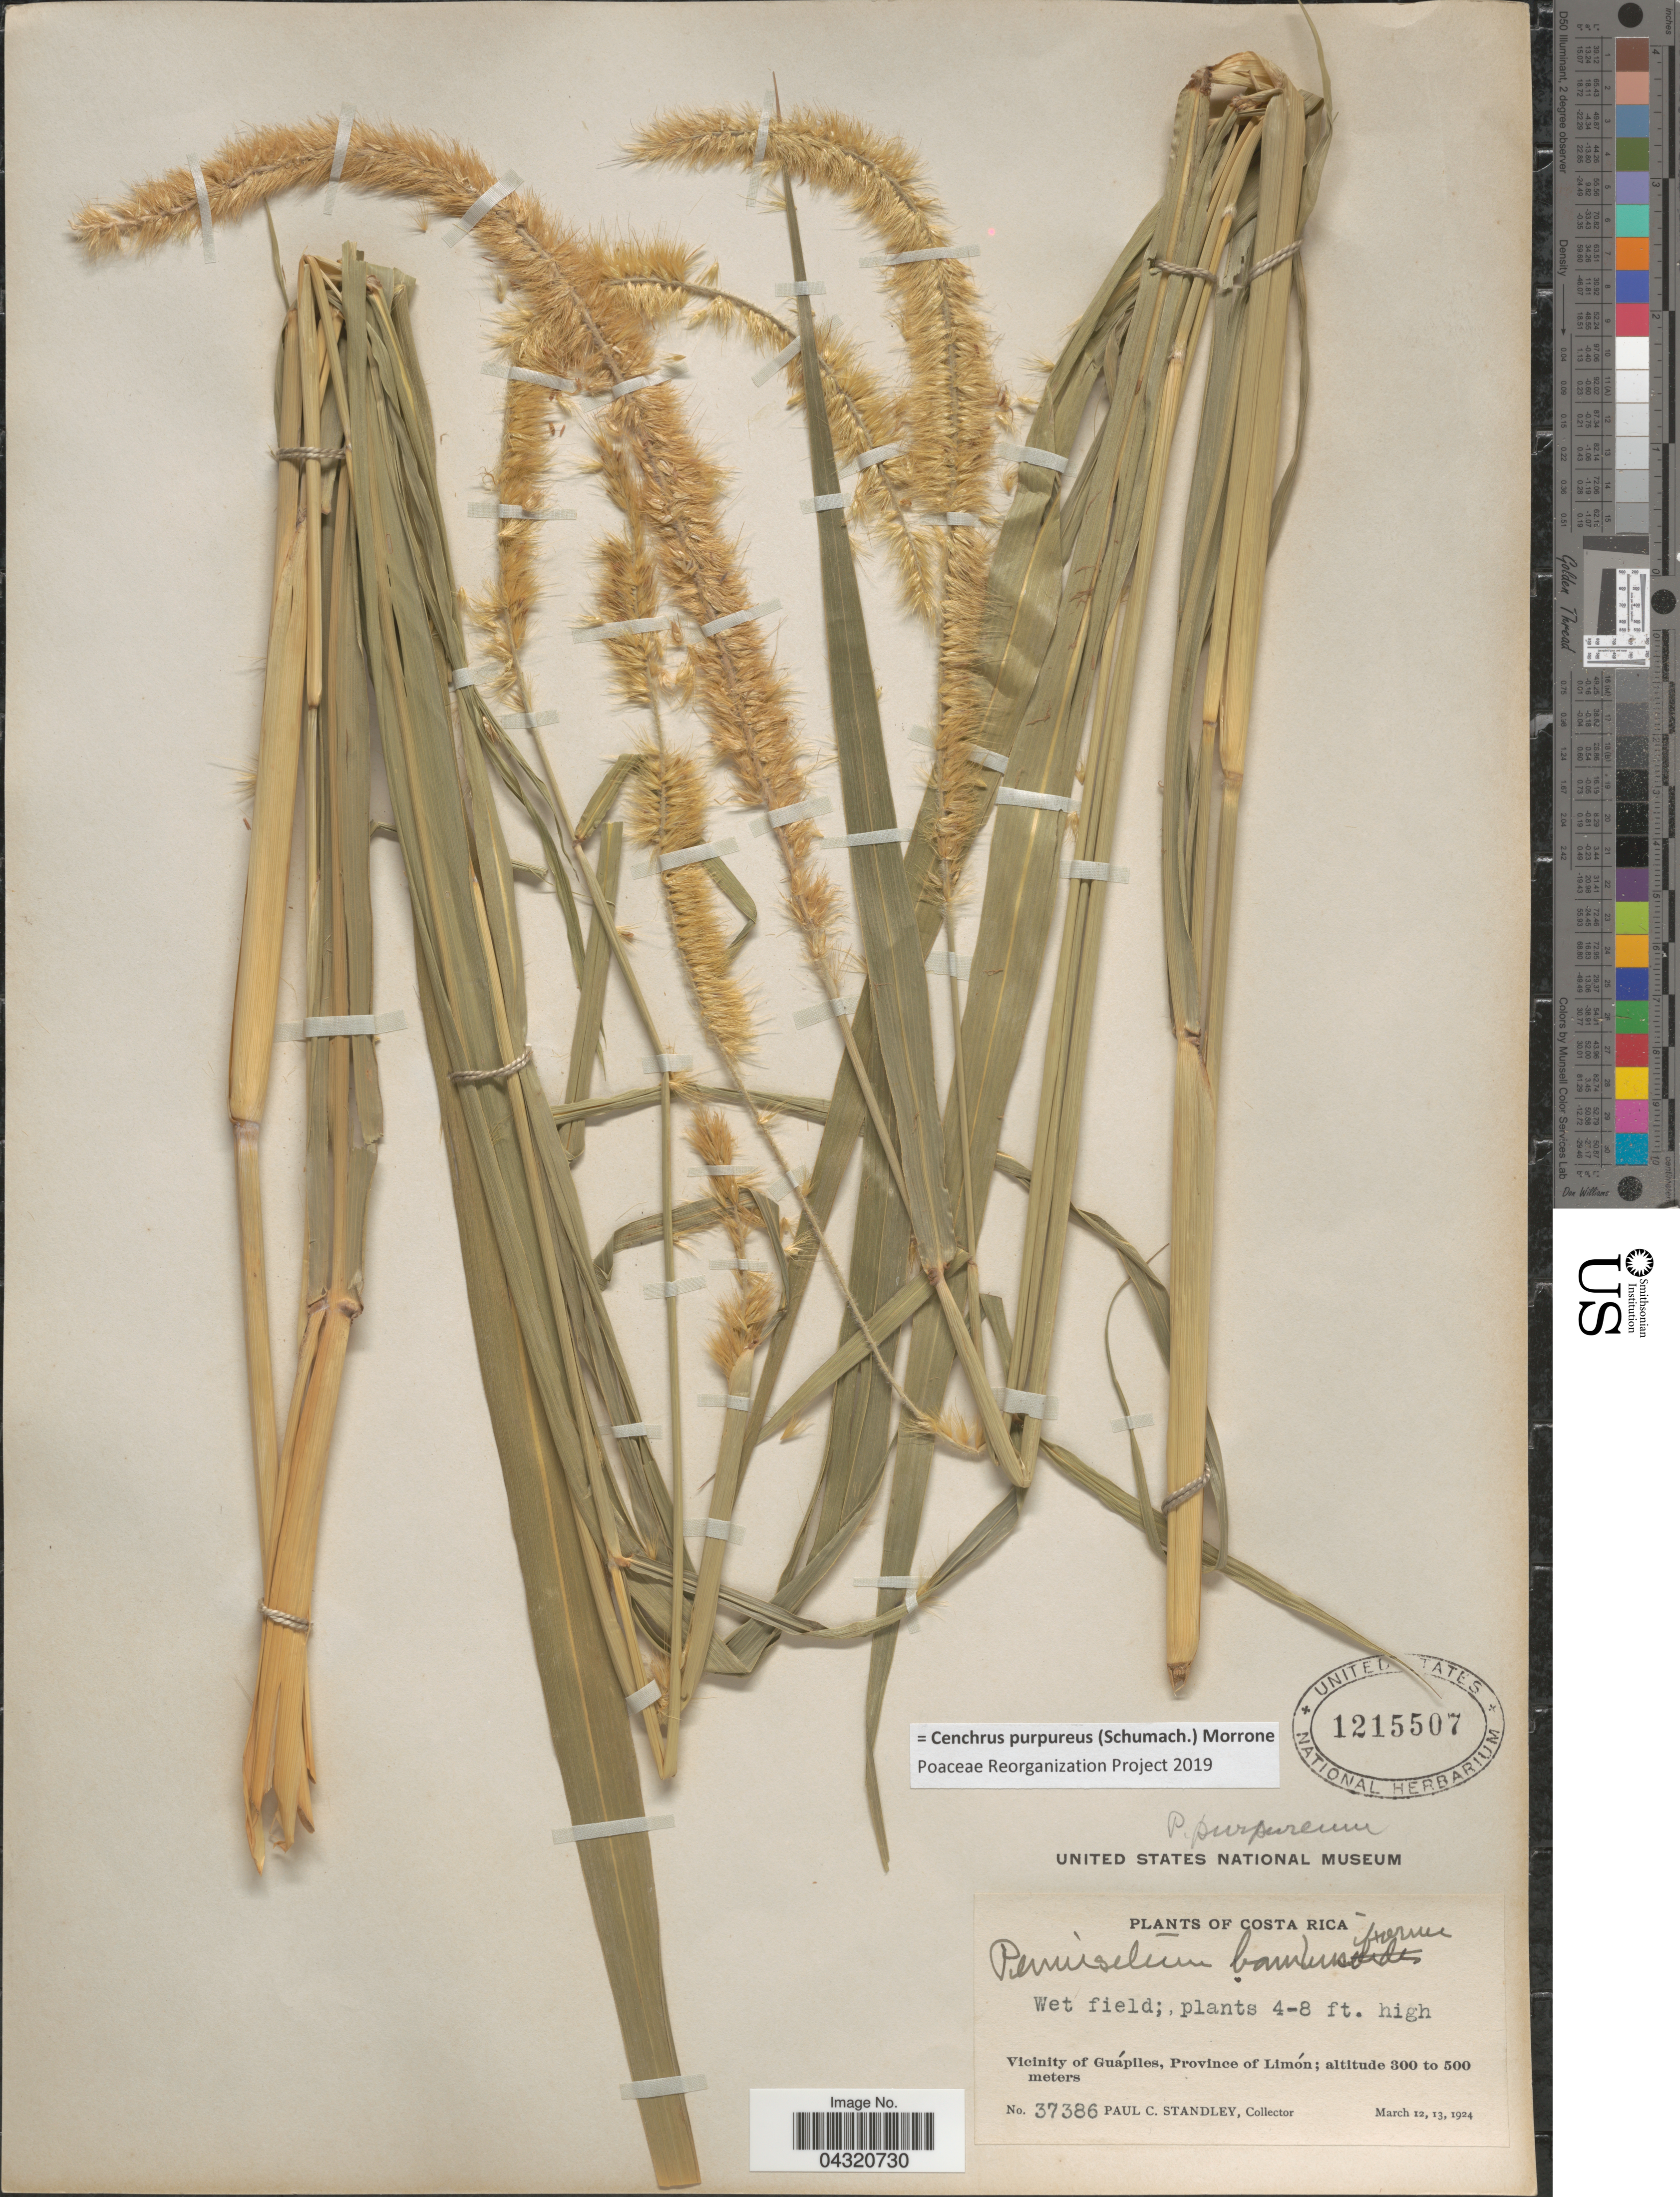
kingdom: Plantae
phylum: Tracheophyta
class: Liliopsida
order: Poales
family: Poaceae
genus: Cenchrus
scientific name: Cenchrus purpureus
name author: (Schumach.) Morrone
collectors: P. C. Standley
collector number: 37386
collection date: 1924-03-12/1924-03-13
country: Costa Rica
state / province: Limón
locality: Vicinity of Guápiles.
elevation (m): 300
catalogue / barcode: US 1215507